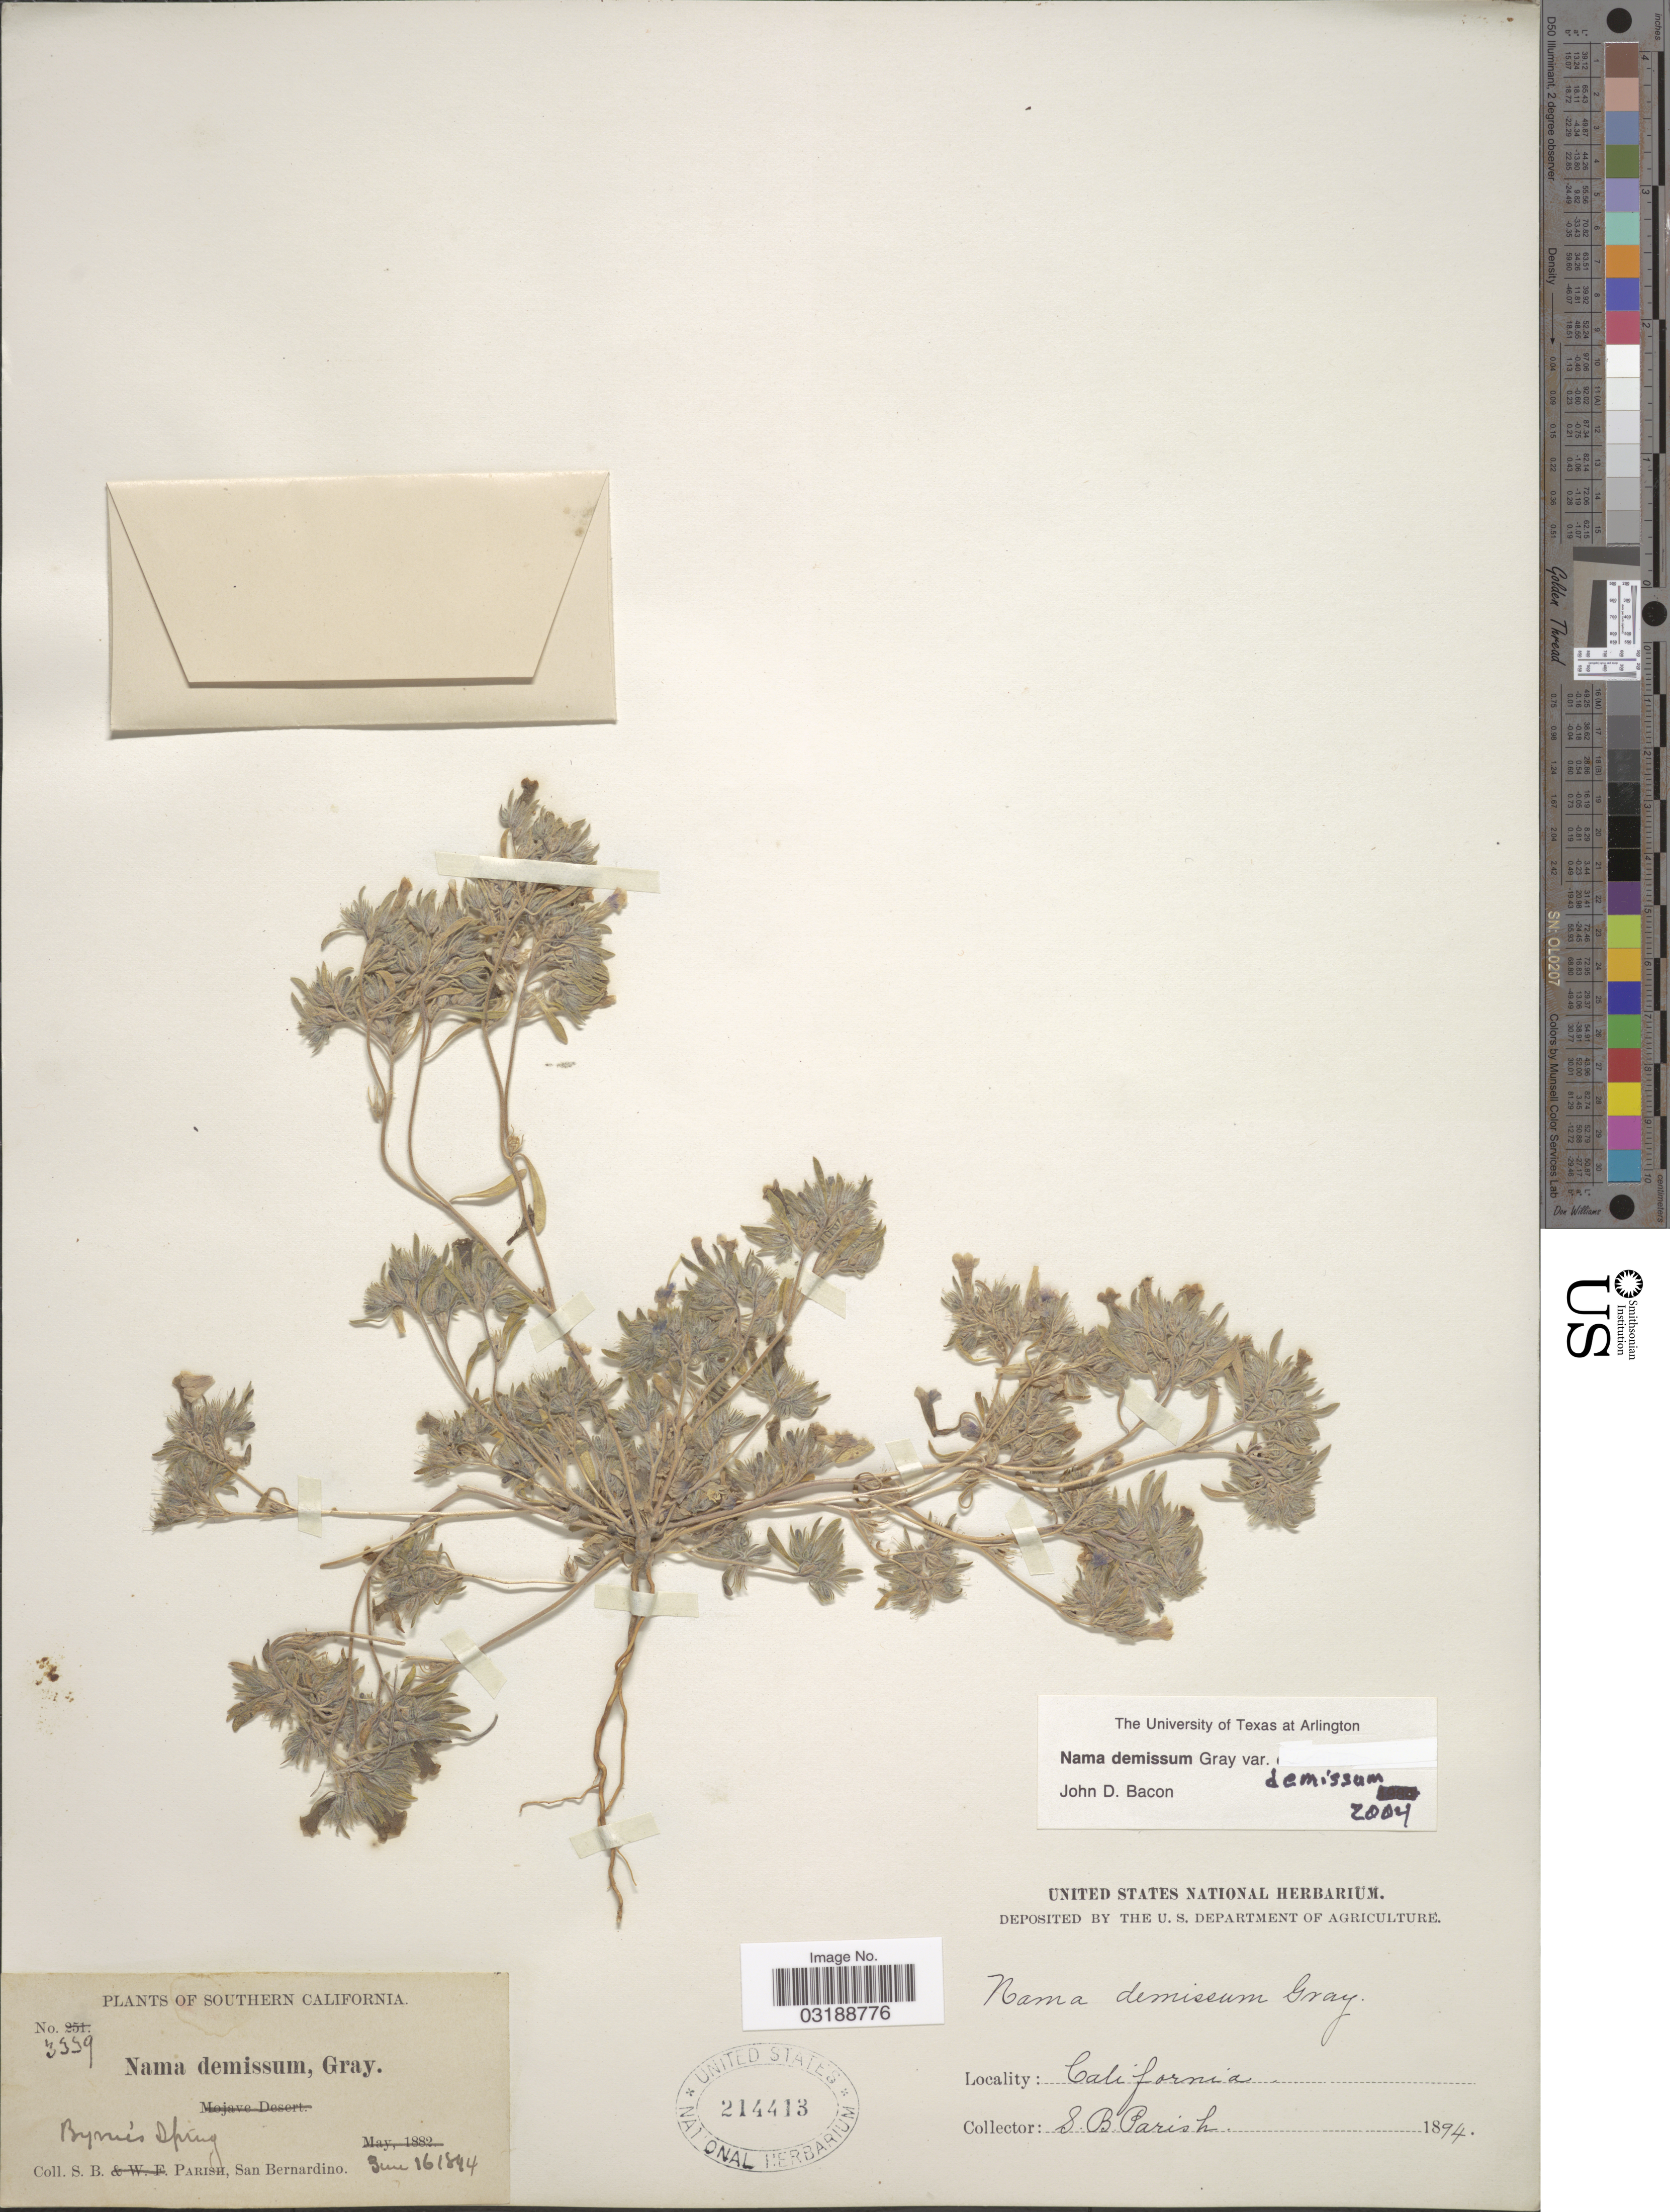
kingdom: Plantae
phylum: Tracheophyta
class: Magnoliopsida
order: Boraginales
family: Namaceae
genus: Nama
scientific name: Nama demissa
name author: A. Gray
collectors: S. B. Parish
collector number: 3339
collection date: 1894-06-16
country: United States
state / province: California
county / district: San Bernardino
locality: Southern California. Byrne's Spring. San Bernardino.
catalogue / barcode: US 214413